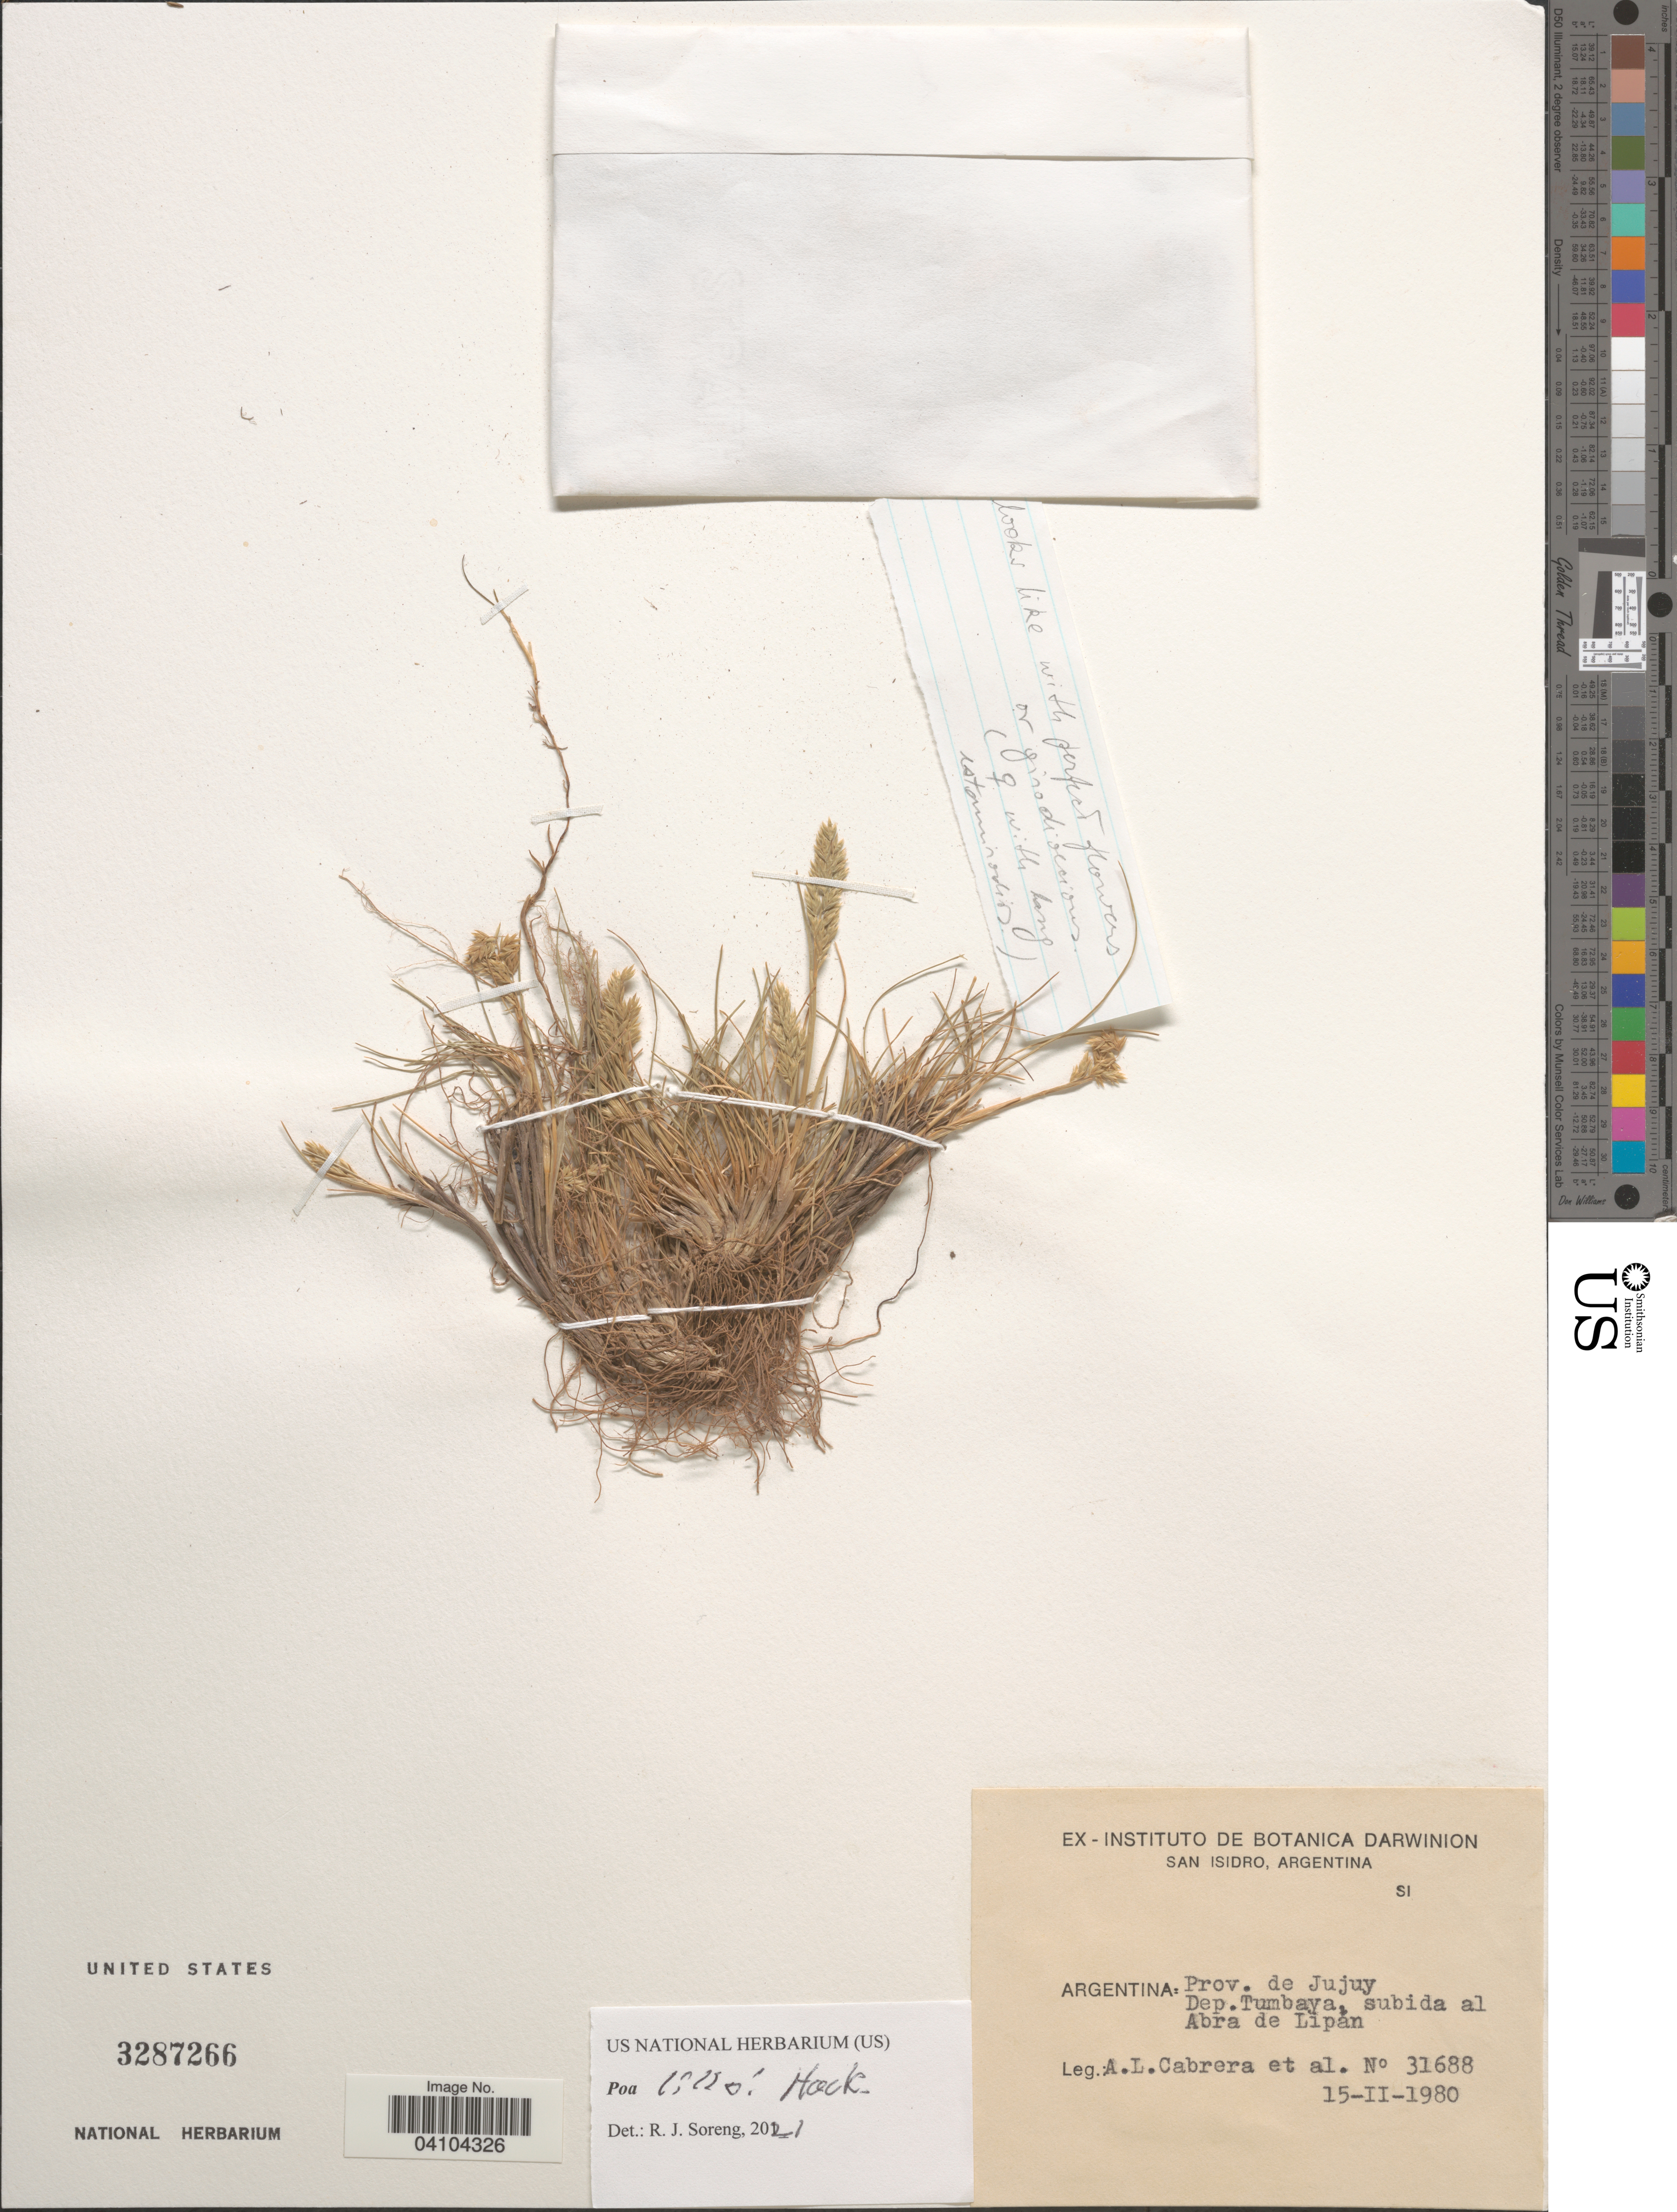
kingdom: Plantae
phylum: Tracheophyta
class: Liliopsida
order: Poales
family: Poaceae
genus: Poa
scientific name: Poa lilloi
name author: Hack.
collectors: A. L. Cabrera & et al.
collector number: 31688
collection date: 1980-02-15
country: Argentina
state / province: Jujuy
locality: San Isidro. Dep. Tumbaya, subida al Abra de Lipan.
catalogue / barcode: US 3287266